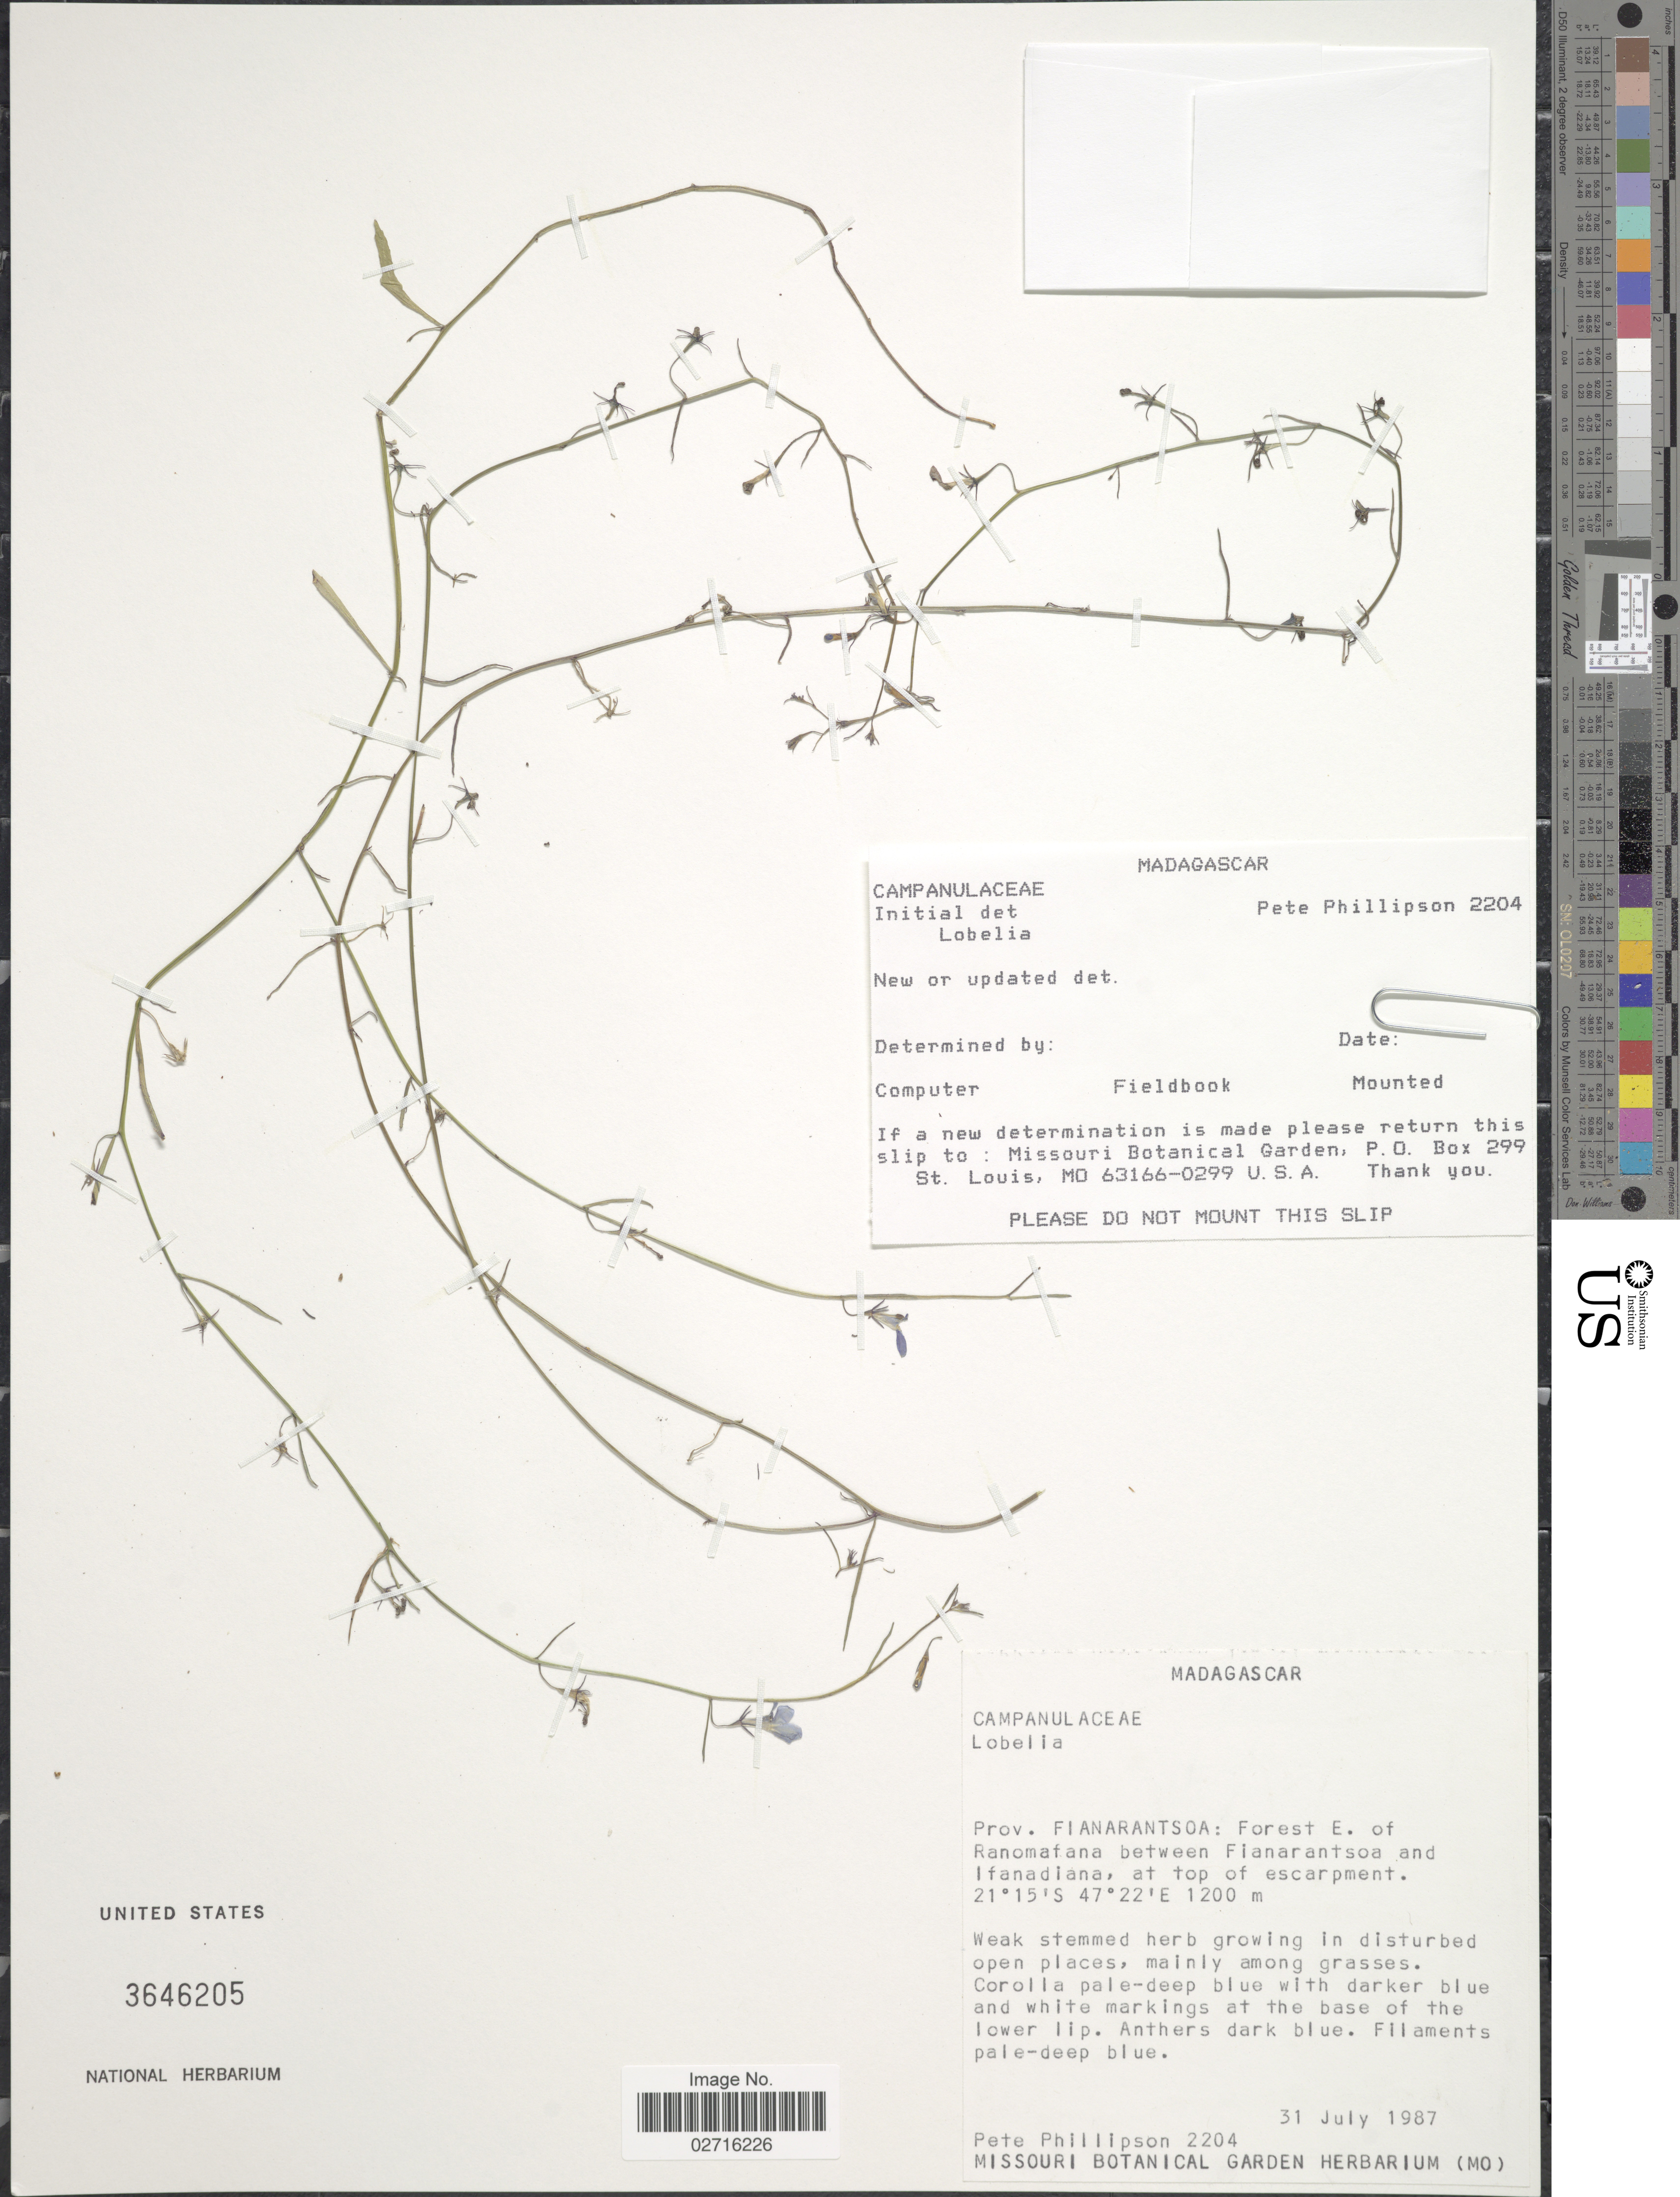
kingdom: Plantae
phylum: Tracheophyta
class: Magnoliopsida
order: Asterales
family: Campanulaceae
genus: Lobelia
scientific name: Lobelia sp.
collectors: P. B. Phillipson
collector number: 2204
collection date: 1987-07-31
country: Madagascar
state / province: Haute Matsiatra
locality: Forest E of Ranomafana between Fianarantsoa and Ifanadiana, at top of escarpment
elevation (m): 1200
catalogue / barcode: US 3646205